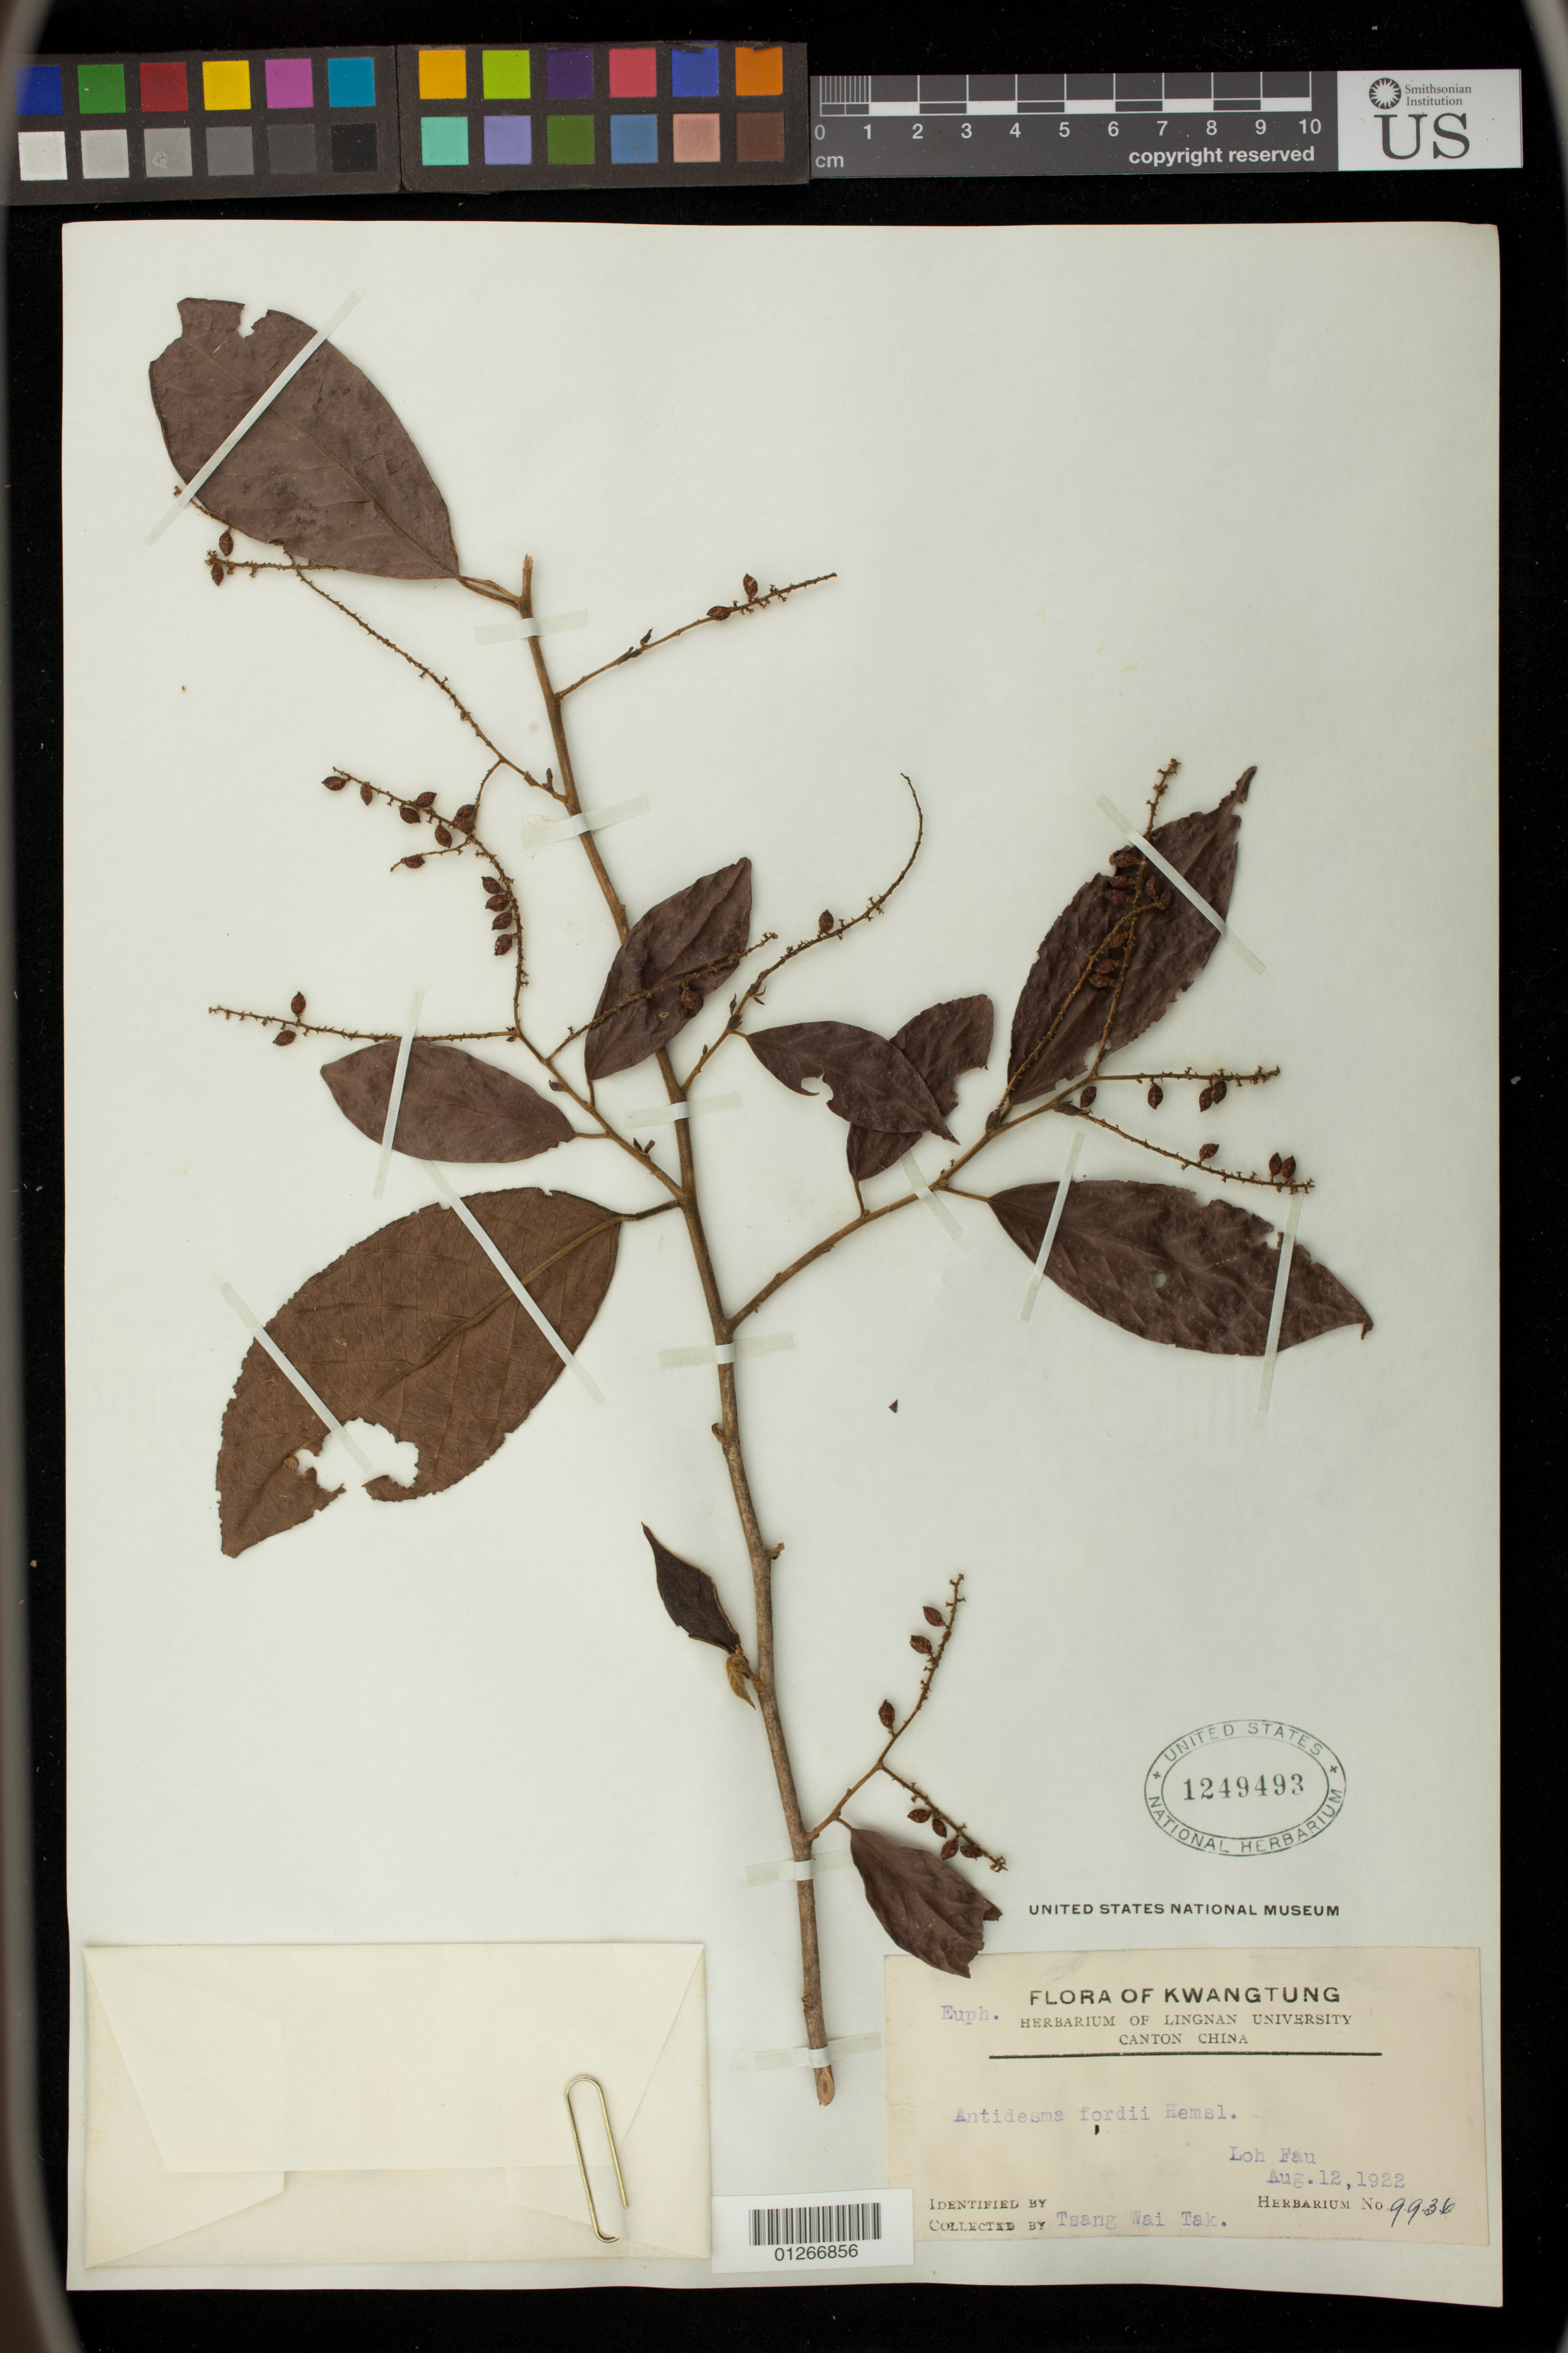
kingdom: Plantae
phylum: Tracheophyta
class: Magnoliopsida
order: Malpighiales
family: Phyllanthaceae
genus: Antidesma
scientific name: Antidesma fordii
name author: Hemsl.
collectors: T. Tak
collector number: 9936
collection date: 1922-08-12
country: China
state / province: Guangdong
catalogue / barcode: US 1249493